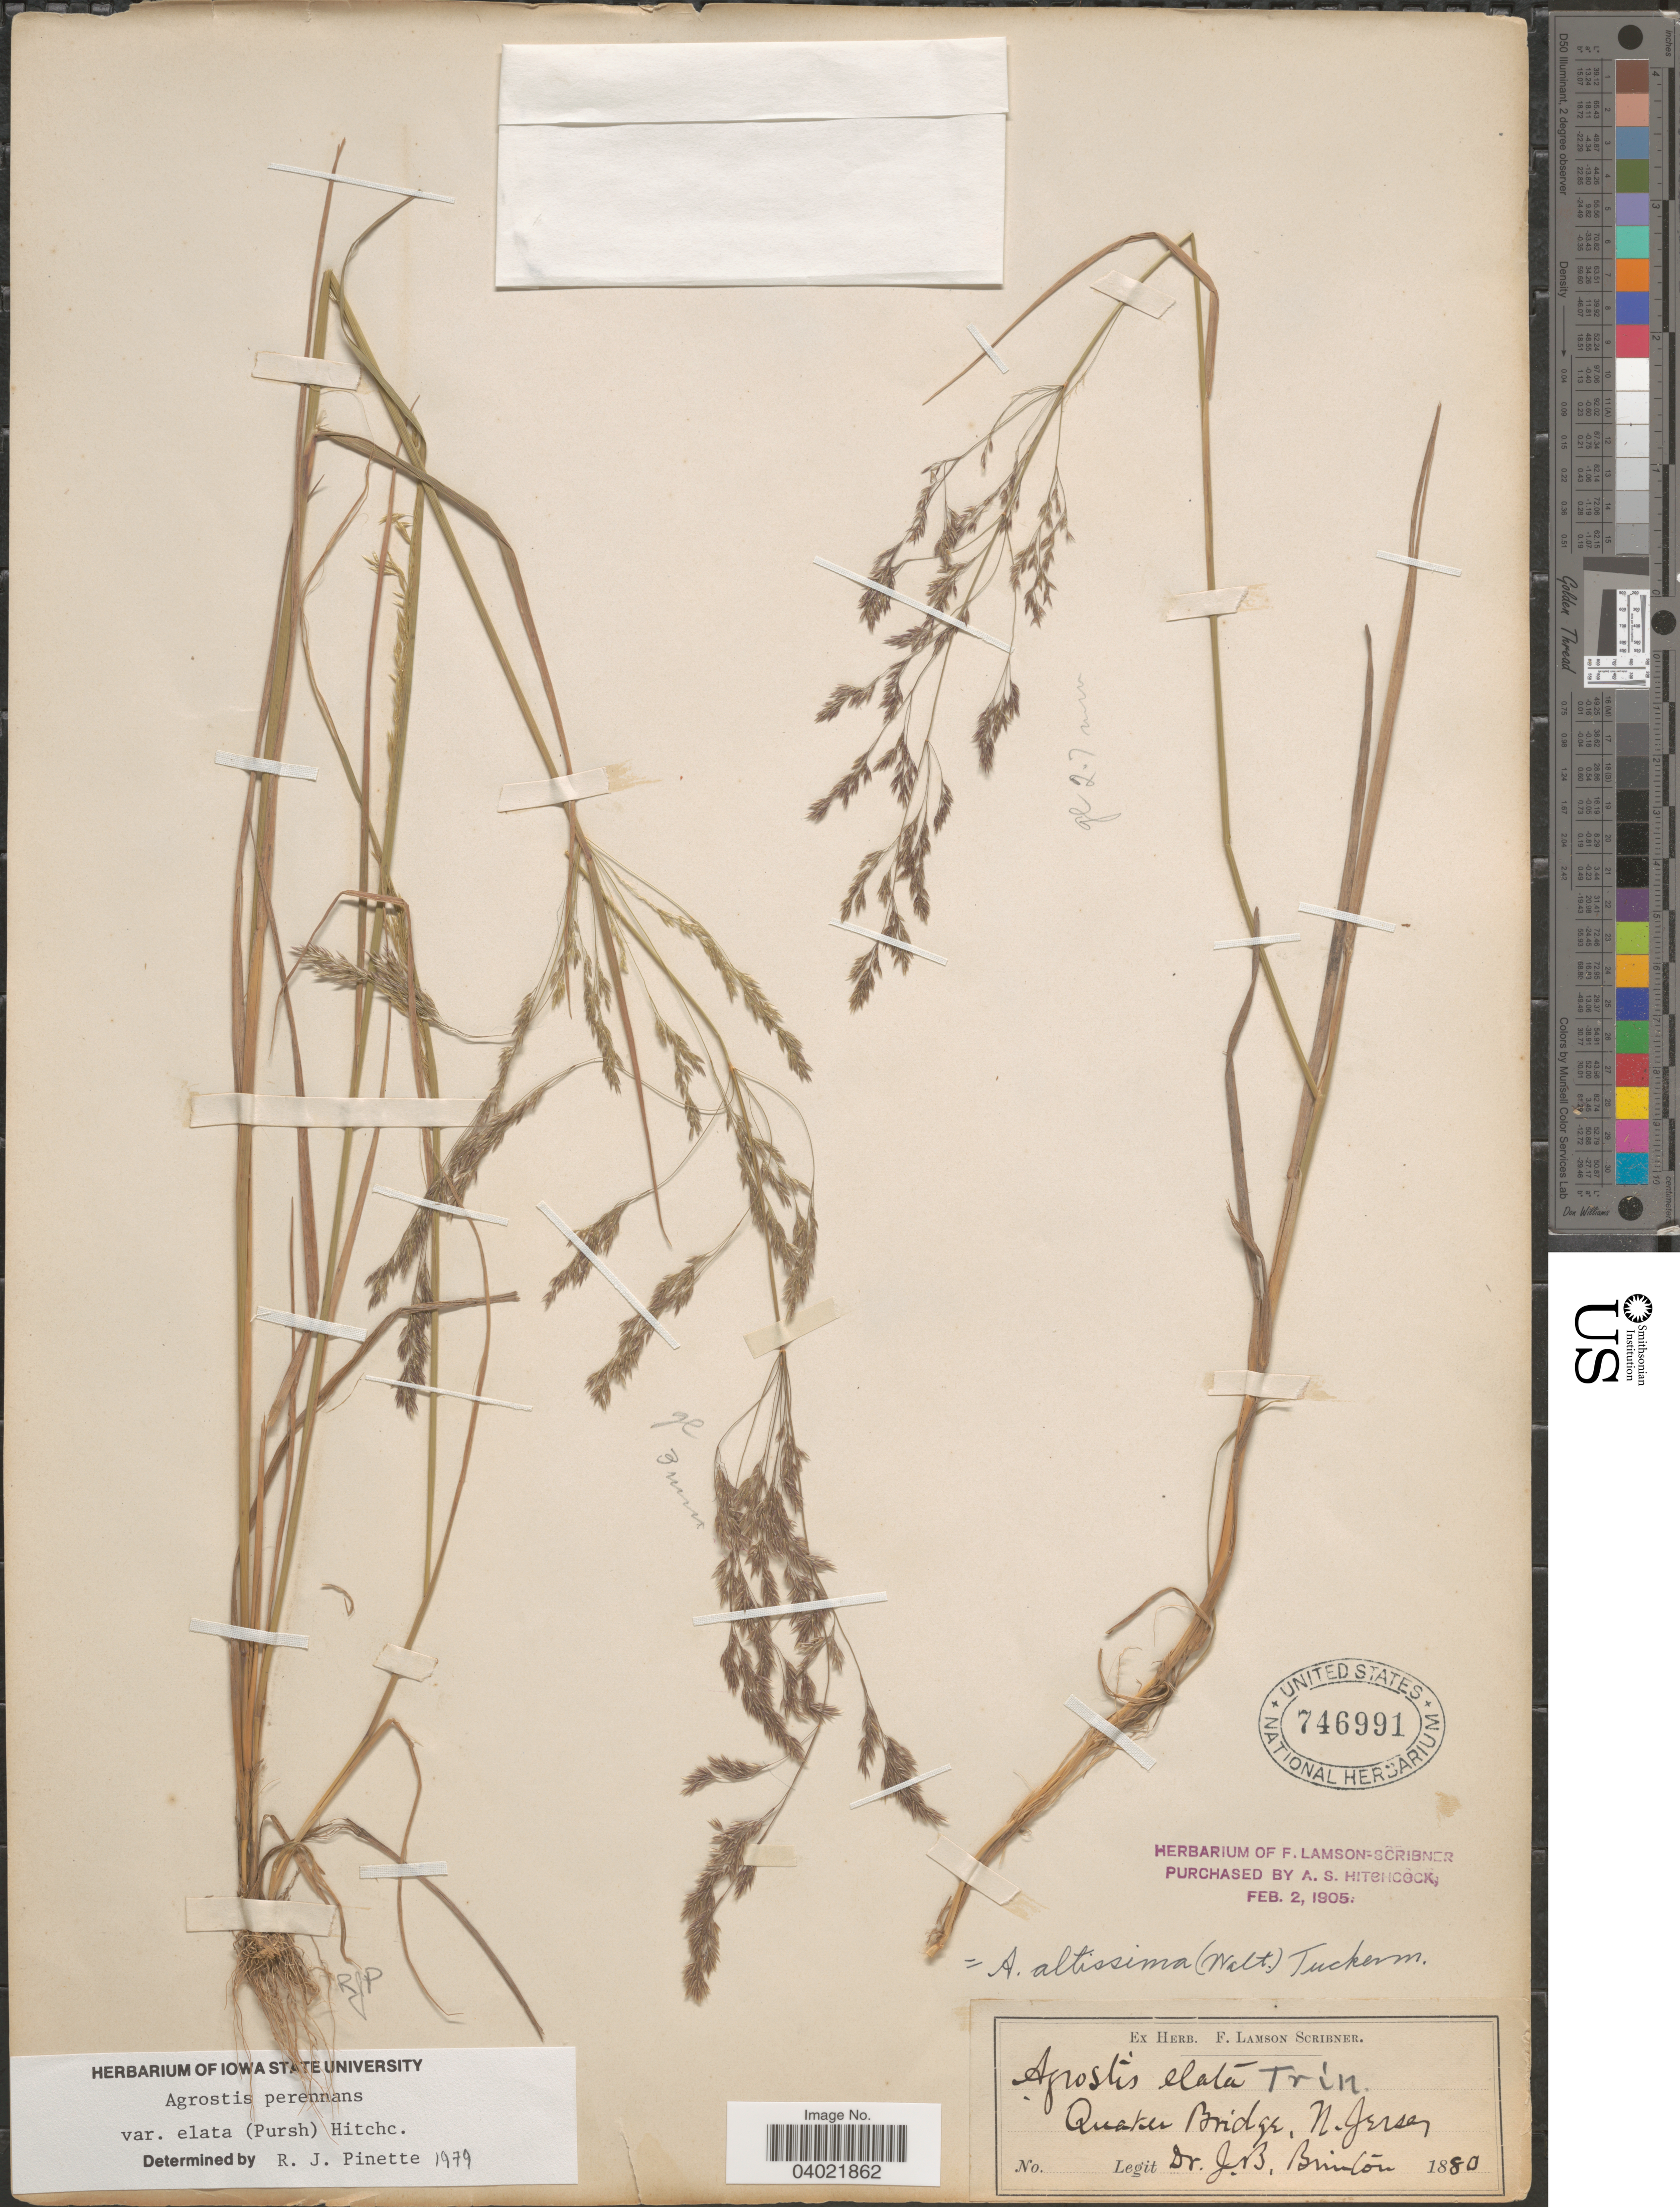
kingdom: Plantae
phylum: Tracheophyta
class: Liliopsida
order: Poales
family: Poaceae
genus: Agrostis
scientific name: Agrostis perennans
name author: (Walter) Tuck.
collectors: J. Brinton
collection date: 1880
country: United States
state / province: New Jersey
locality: Quaker Bridge.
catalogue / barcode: US 746991